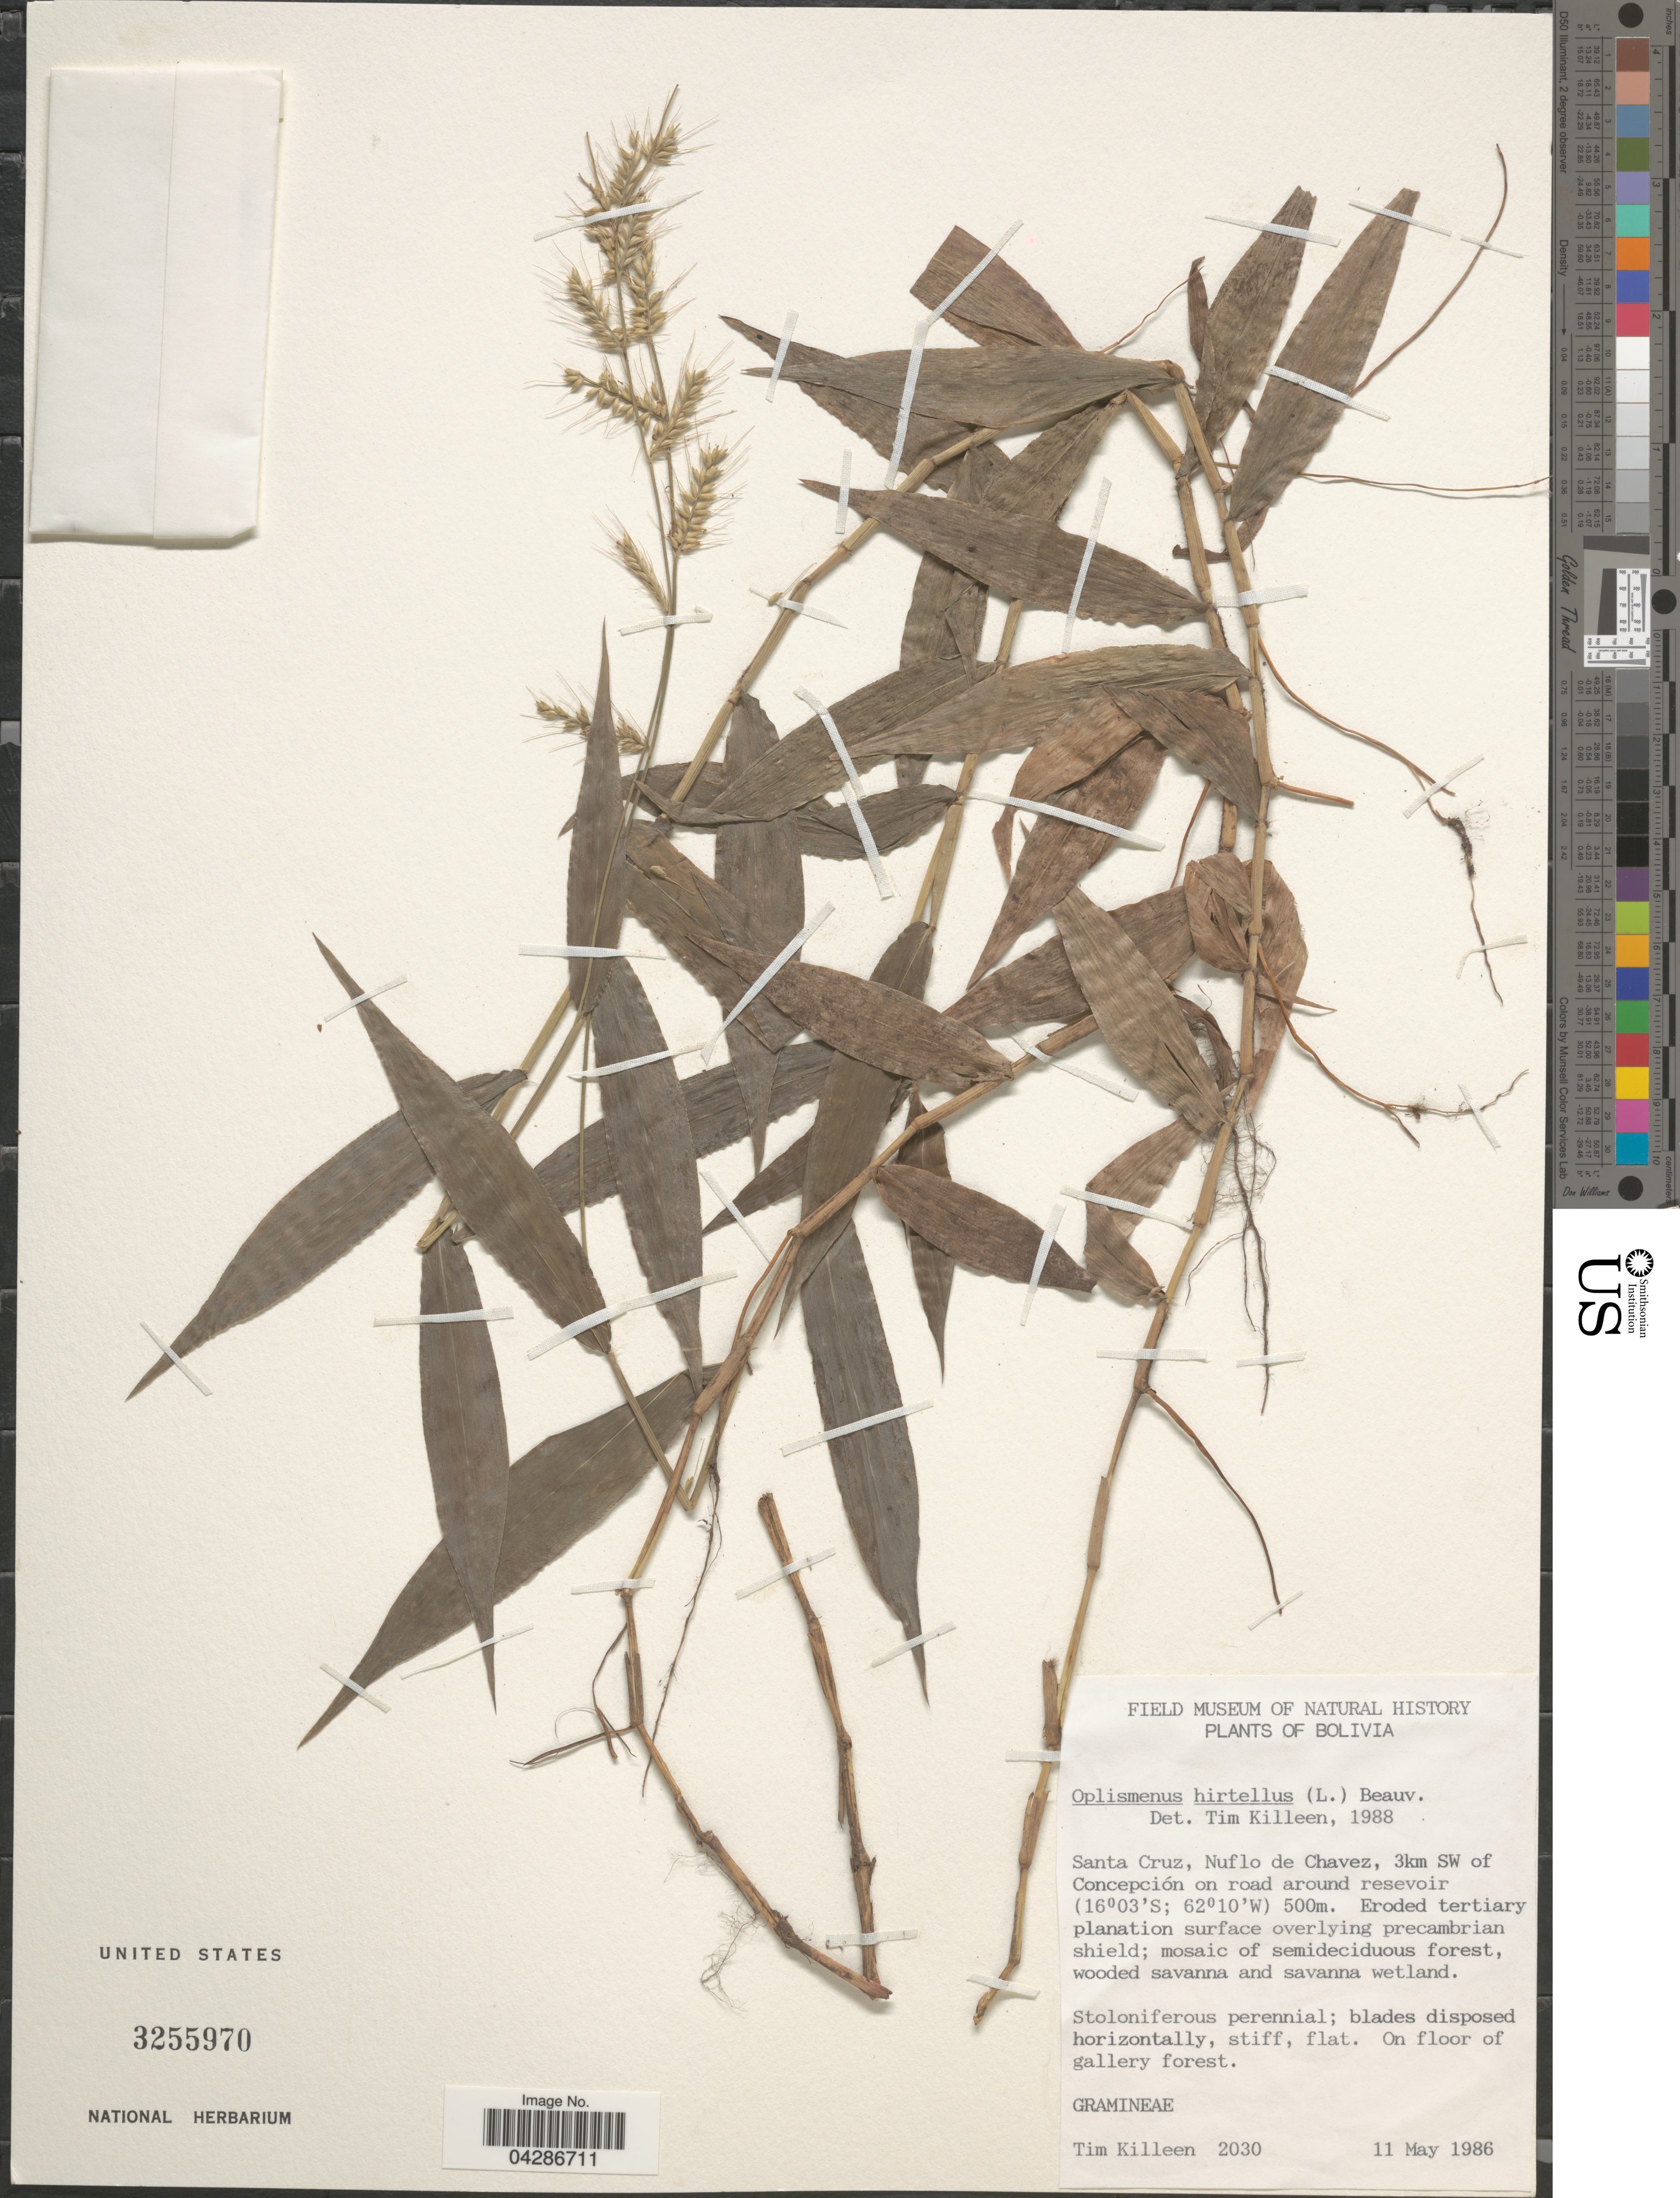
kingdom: Plantae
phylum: Tracheophyta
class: Liliopsida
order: Poales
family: Poaceae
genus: Oplismenus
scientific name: Oplismenus hirtellus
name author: (L.) P. Beauv.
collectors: T. J. Killeen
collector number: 2030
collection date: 1986-05-11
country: Bolivia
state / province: Santa Cruz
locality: Nuflo de Chavez, 3km SW of Concepción on road around reservoir.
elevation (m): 500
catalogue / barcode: US 3255970